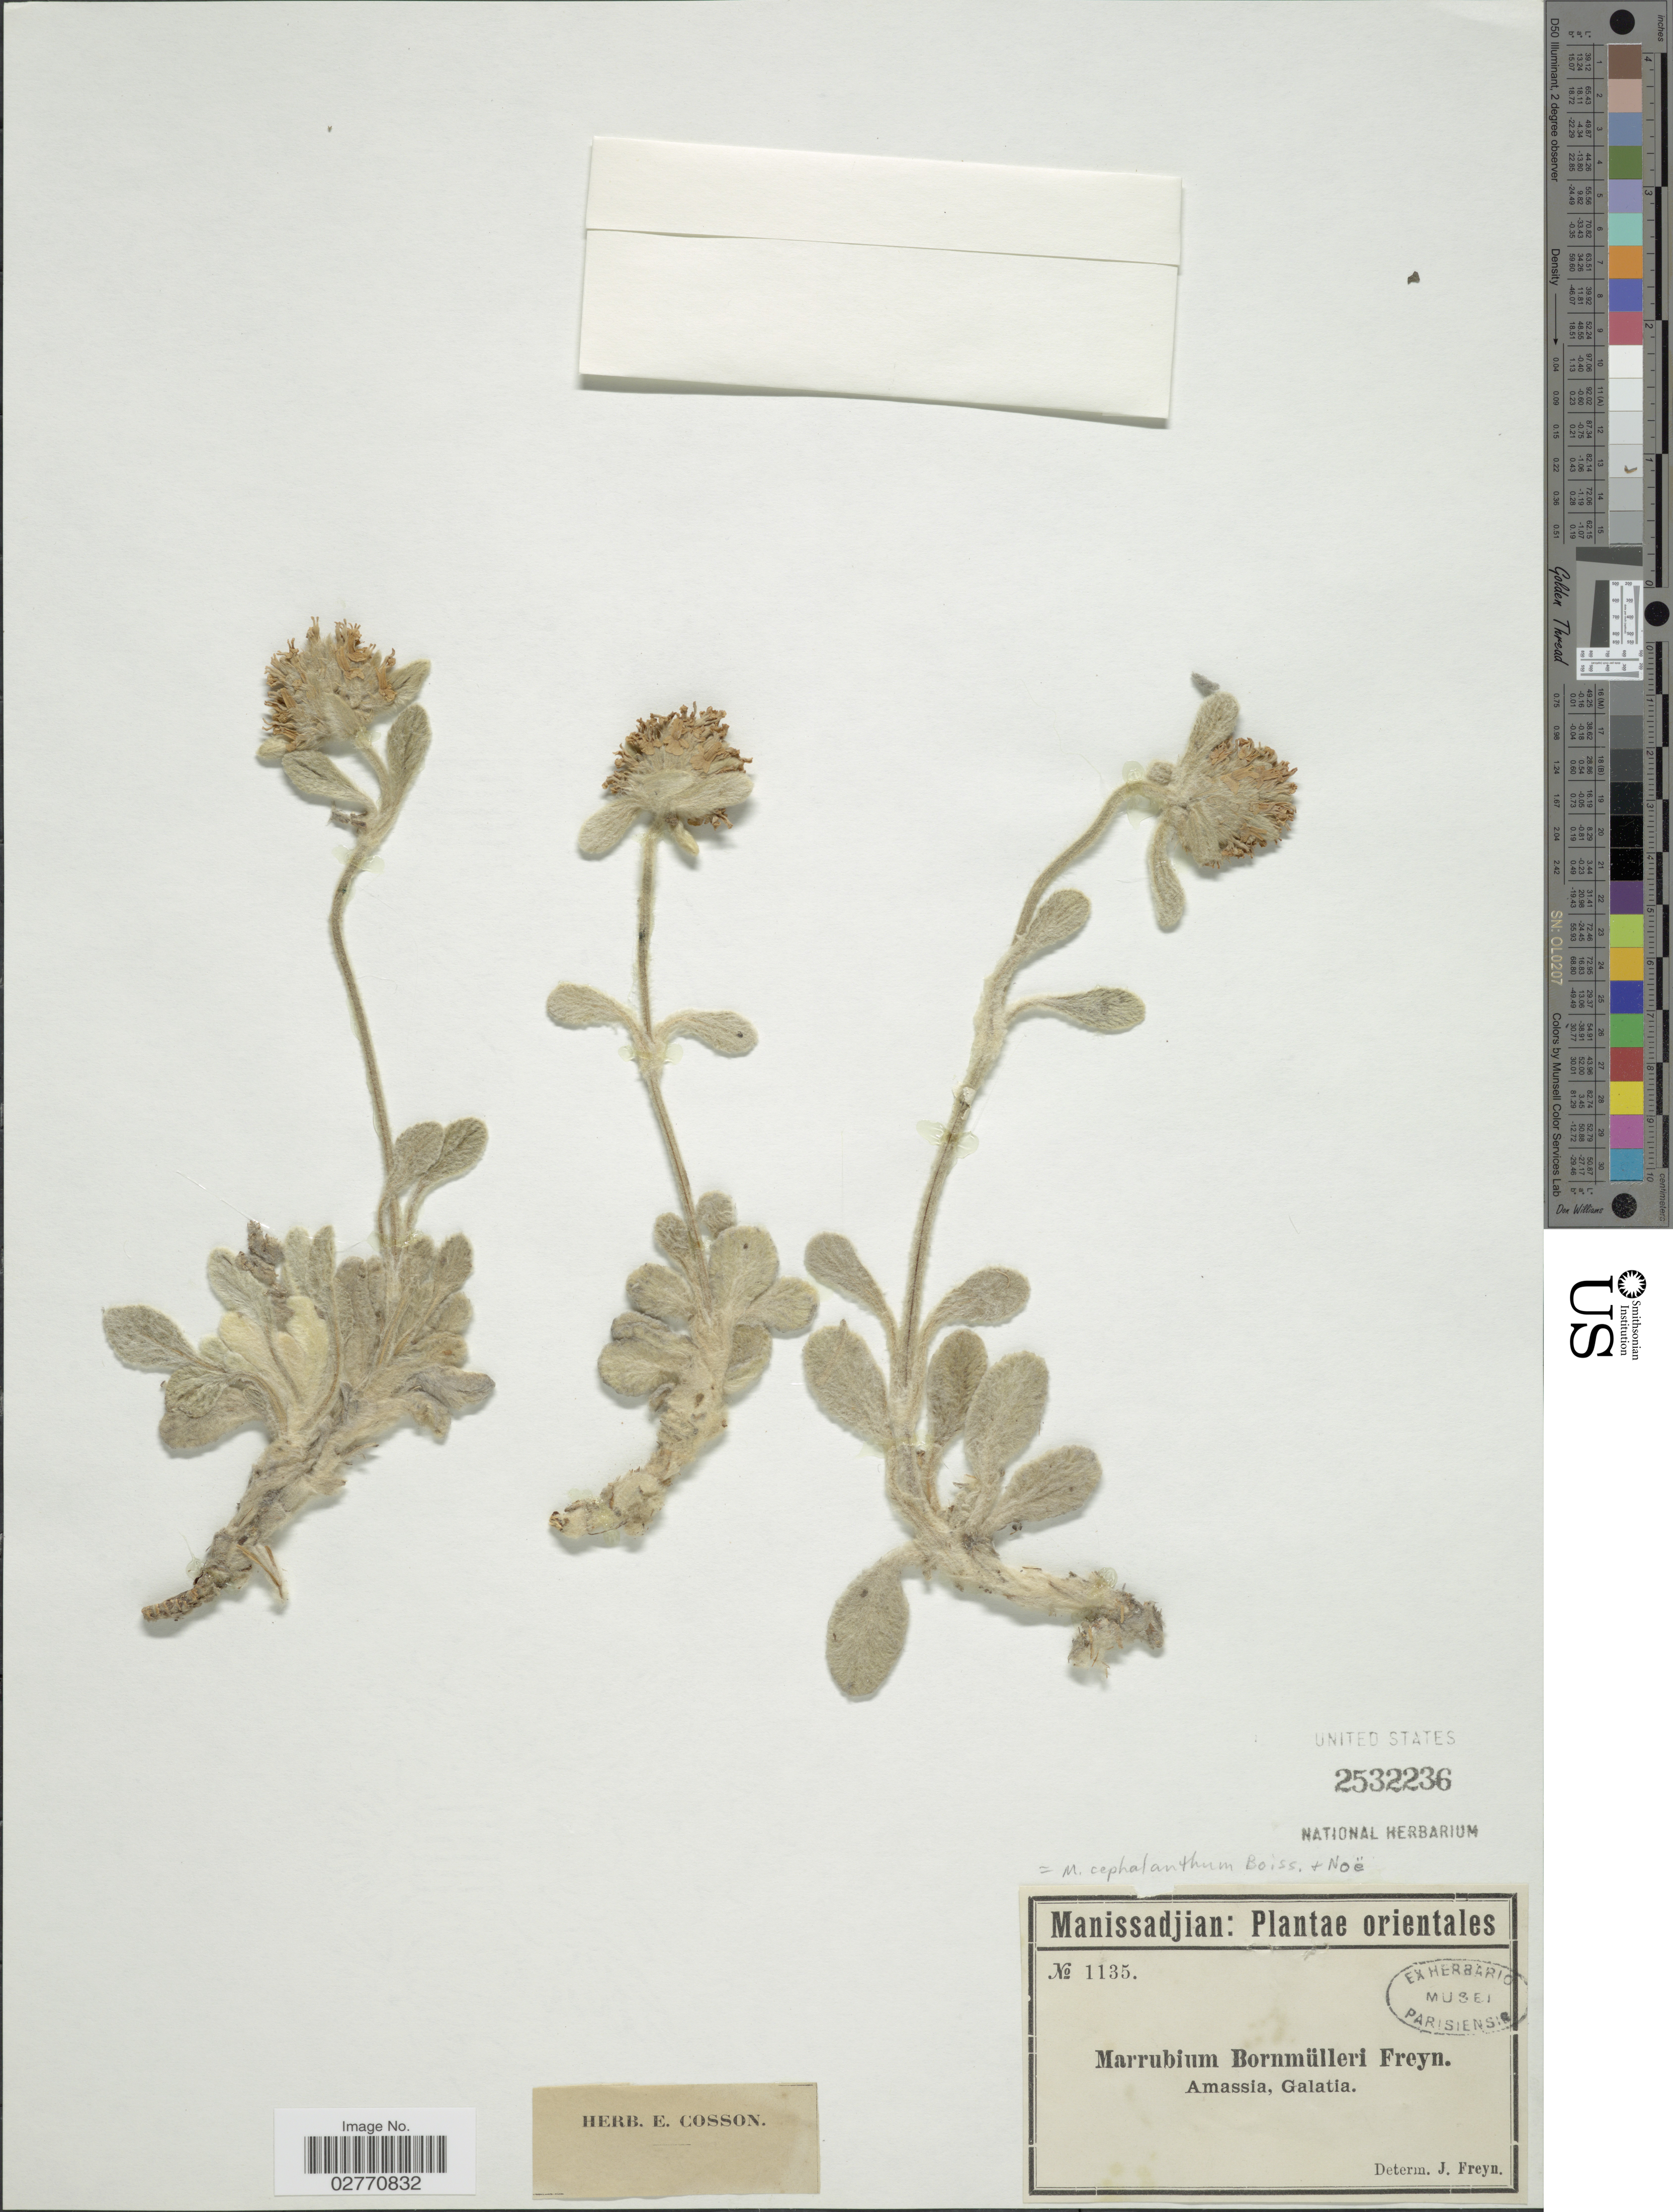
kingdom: Plantae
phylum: Tracheophyta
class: Magnoliopsida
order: Lamiales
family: Lamiaceae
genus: Marrubium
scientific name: Marrubium cephalanthum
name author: Boiss. & Noë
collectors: -. Manissadjian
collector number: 1135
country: Turkey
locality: Orientales, Amassia, Galatia.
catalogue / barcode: US 2532236